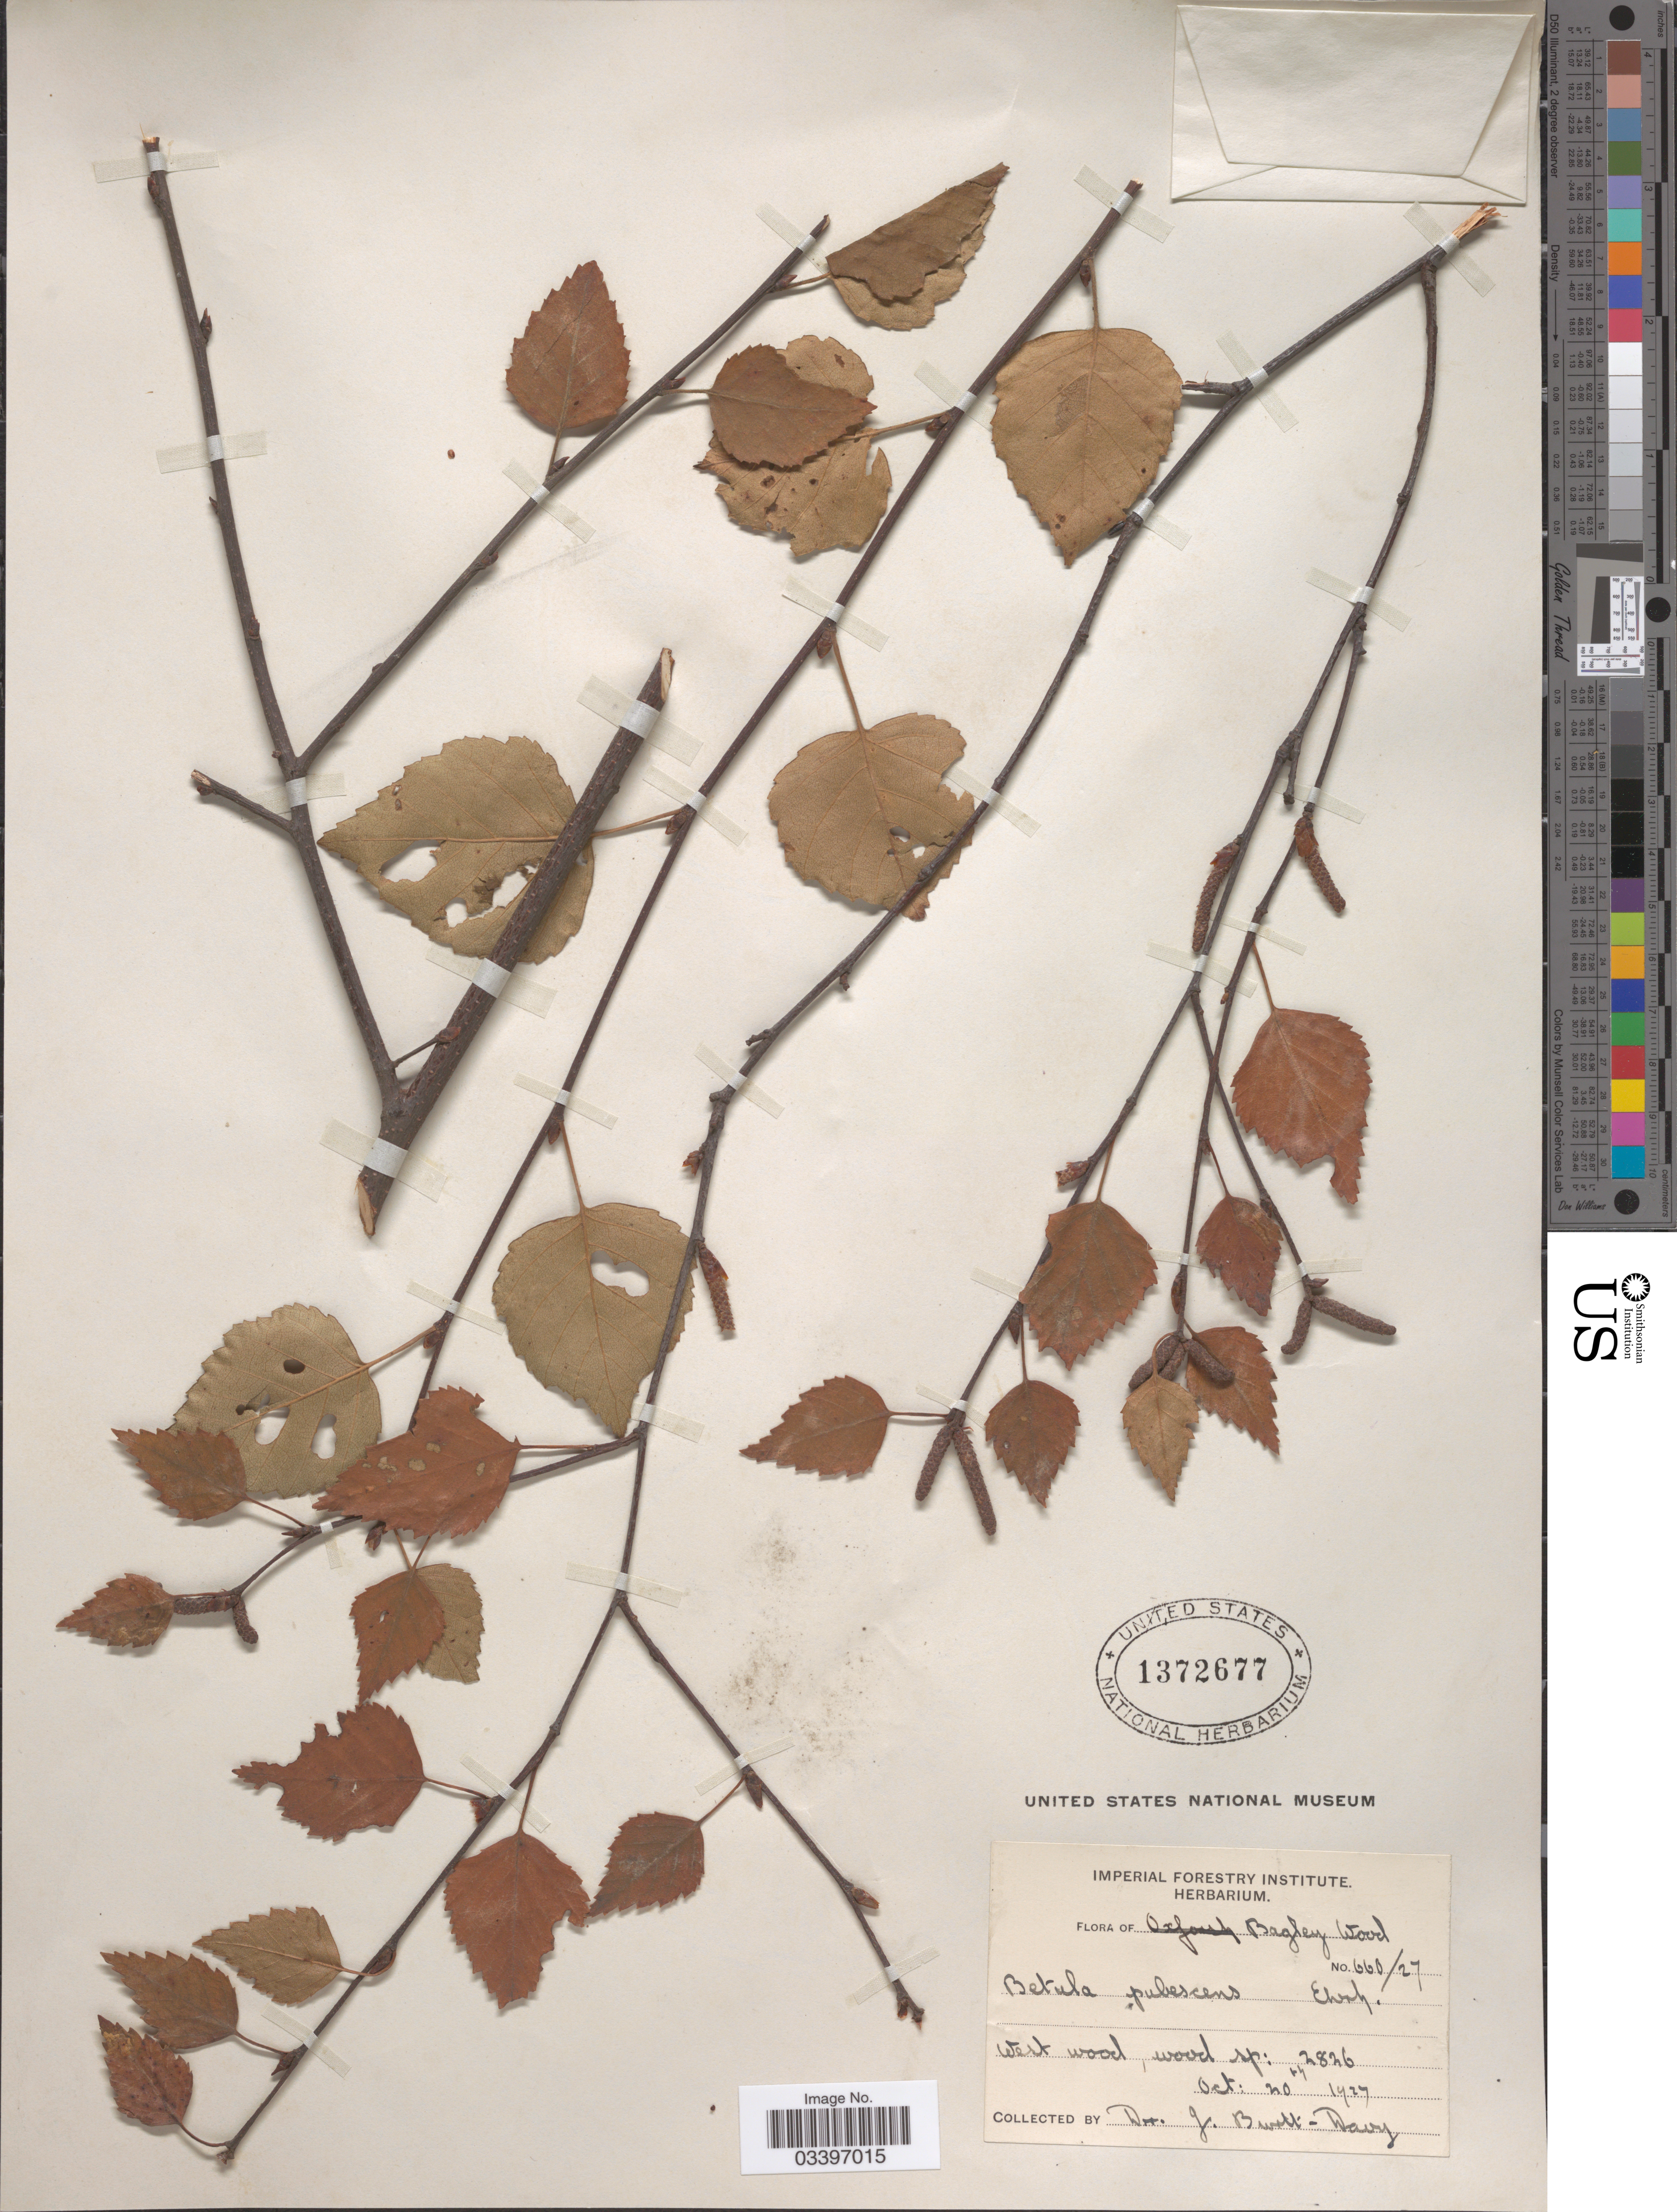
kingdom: Plantae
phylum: Tracheophyta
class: Magnoliopsida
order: Fagales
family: Betulaceae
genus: Betula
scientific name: Betula populifolia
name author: Marshall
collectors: J. Burtt Davy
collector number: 660/27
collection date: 1927-10-20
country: United Kingdom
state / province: England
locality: Bagley Wood. West wood [unsure placement]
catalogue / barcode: US 1372677